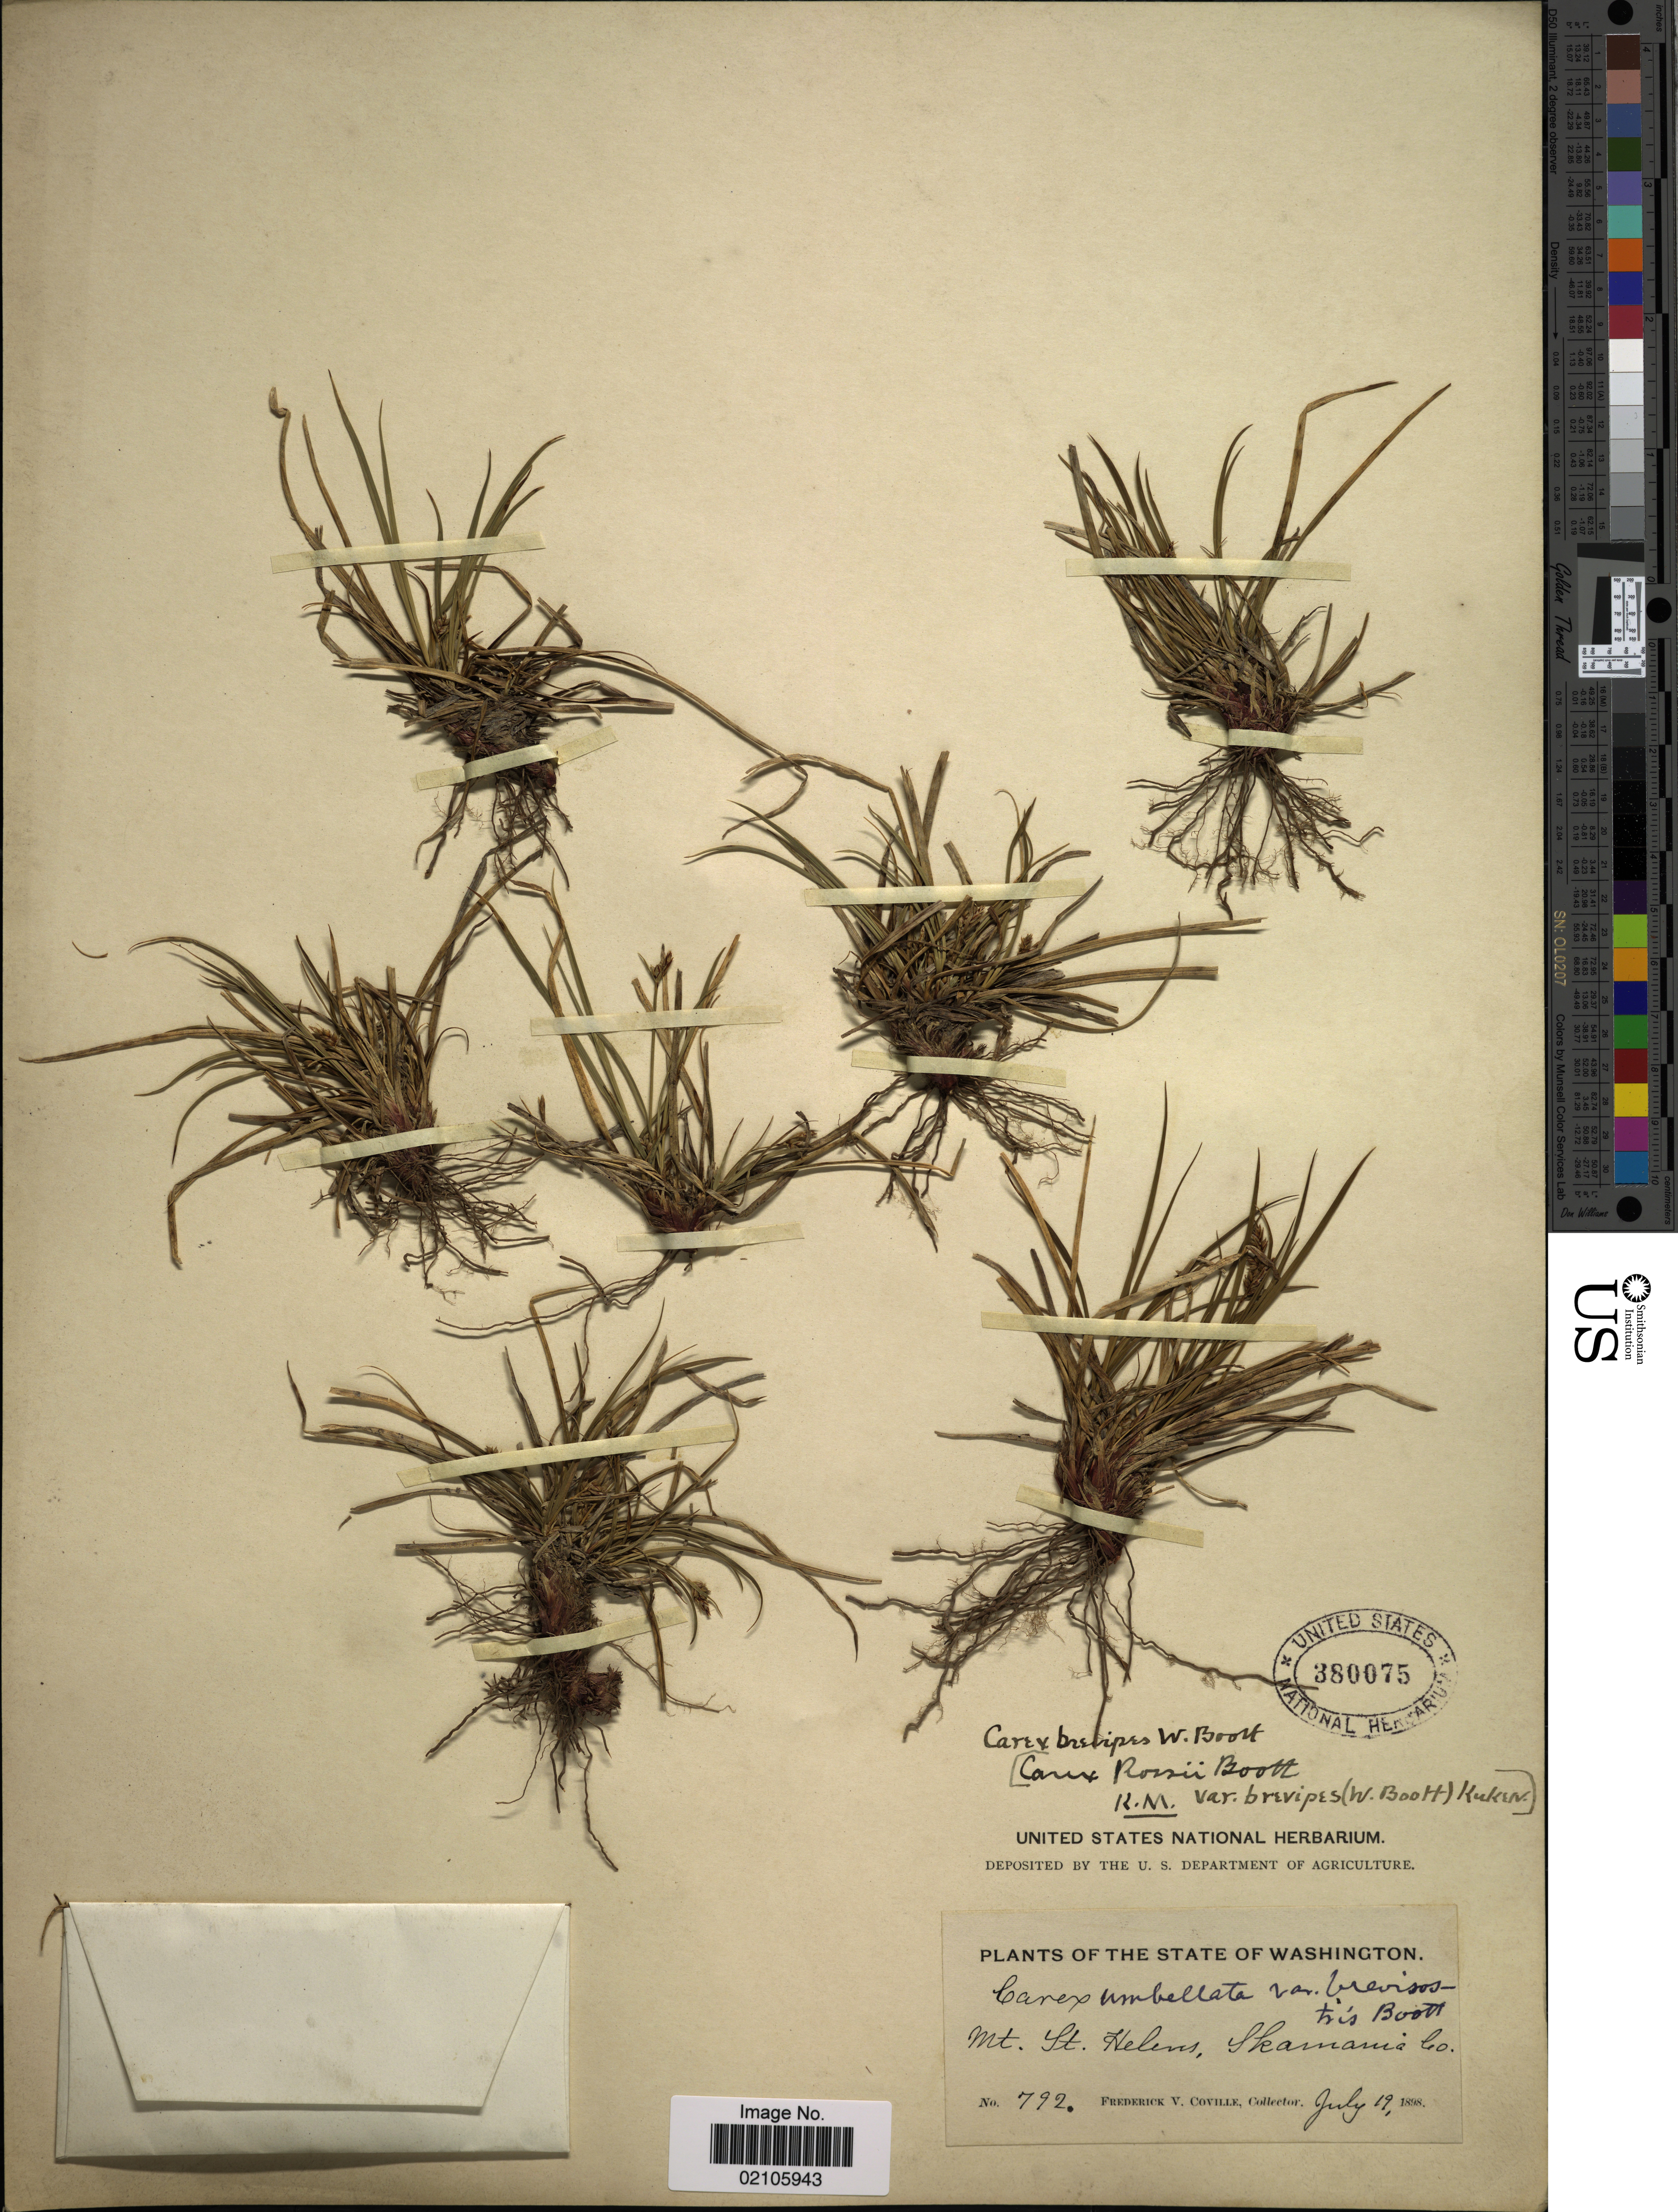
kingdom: Plantae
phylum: Tracheophyta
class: Liliopsida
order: Poales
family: Cyperaceae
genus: Carex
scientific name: Carex rossii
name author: Boott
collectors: F. V. Coville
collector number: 792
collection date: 1898-07-19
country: United States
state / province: Washington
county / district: Skamania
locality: Mt. St. Helens, Skamania Co.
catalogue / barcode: US 380075